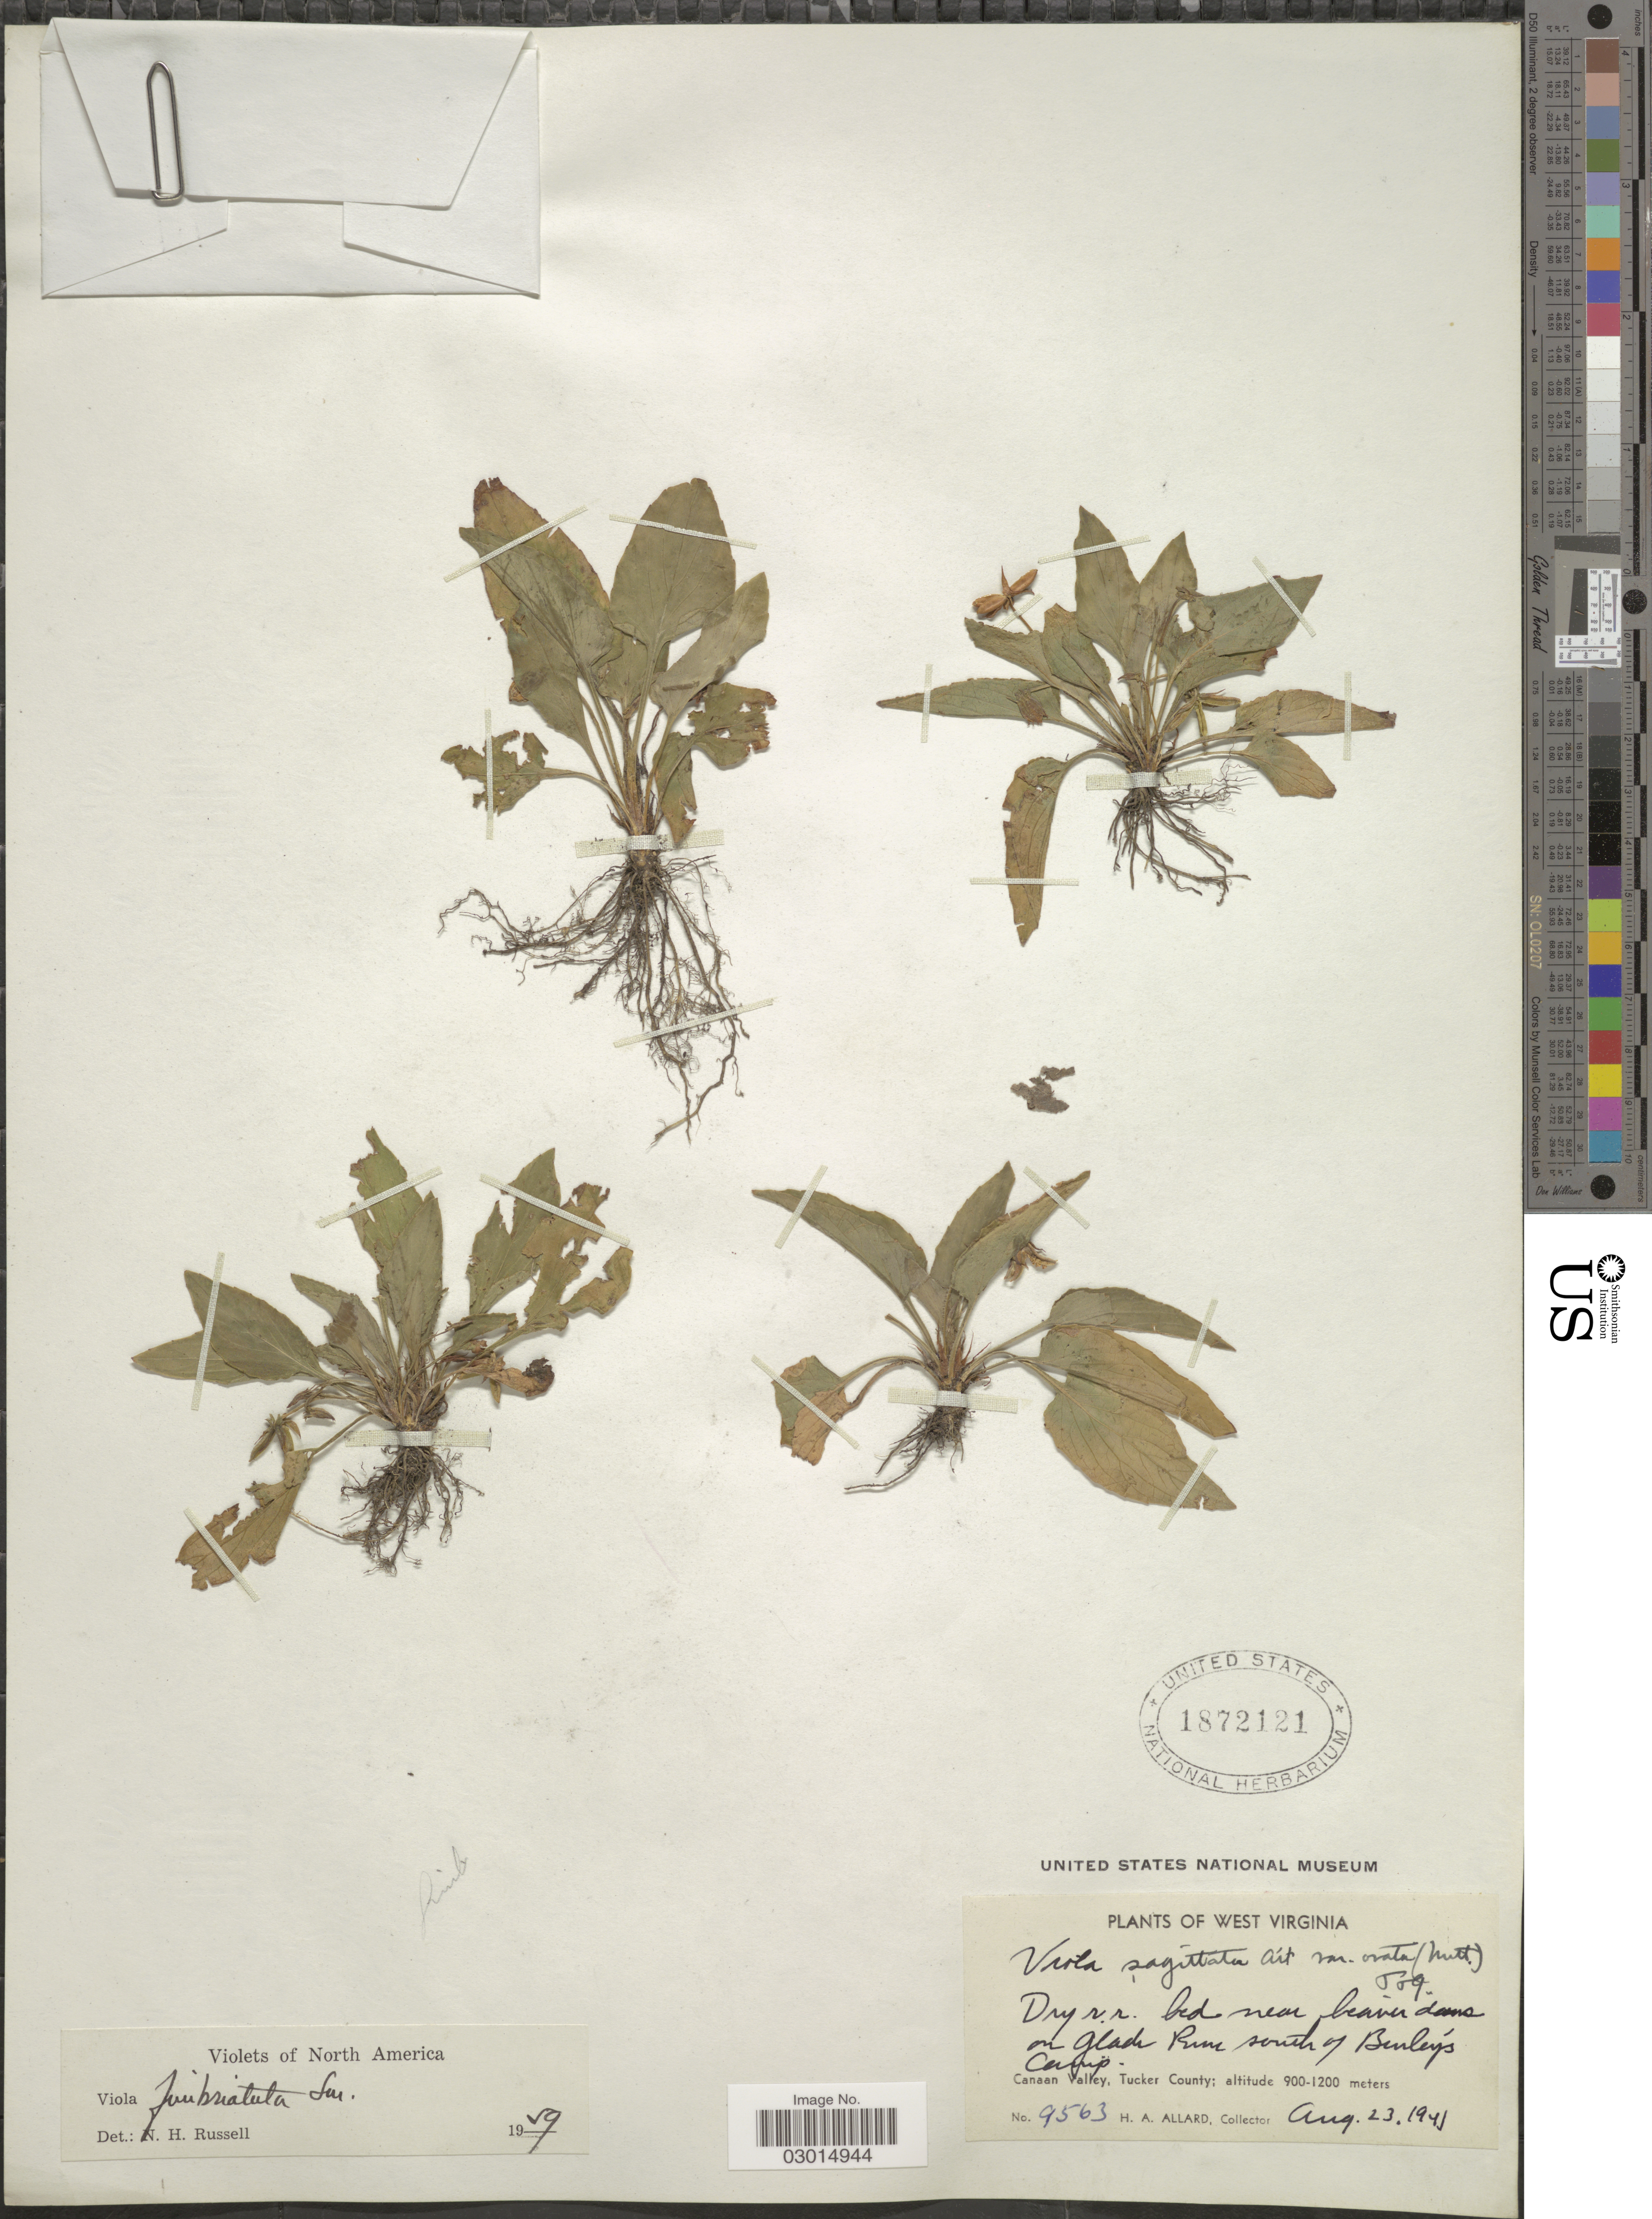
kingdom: Plantae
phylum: Tracheophyta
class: Magnoliopsida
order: Malpighiales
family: Violaceae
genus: Viola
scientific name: Viola fimbriatula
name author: Small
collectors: H. A. Allard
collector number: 9563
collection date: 1945-08-23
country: United States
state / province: West Virginia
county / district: Tucker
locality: Dry r.r. bed near beaver dams on Glade Run south of Burley's Camp. Canaan Valley, Tucker County.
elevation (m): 900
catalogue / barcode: US 1872121